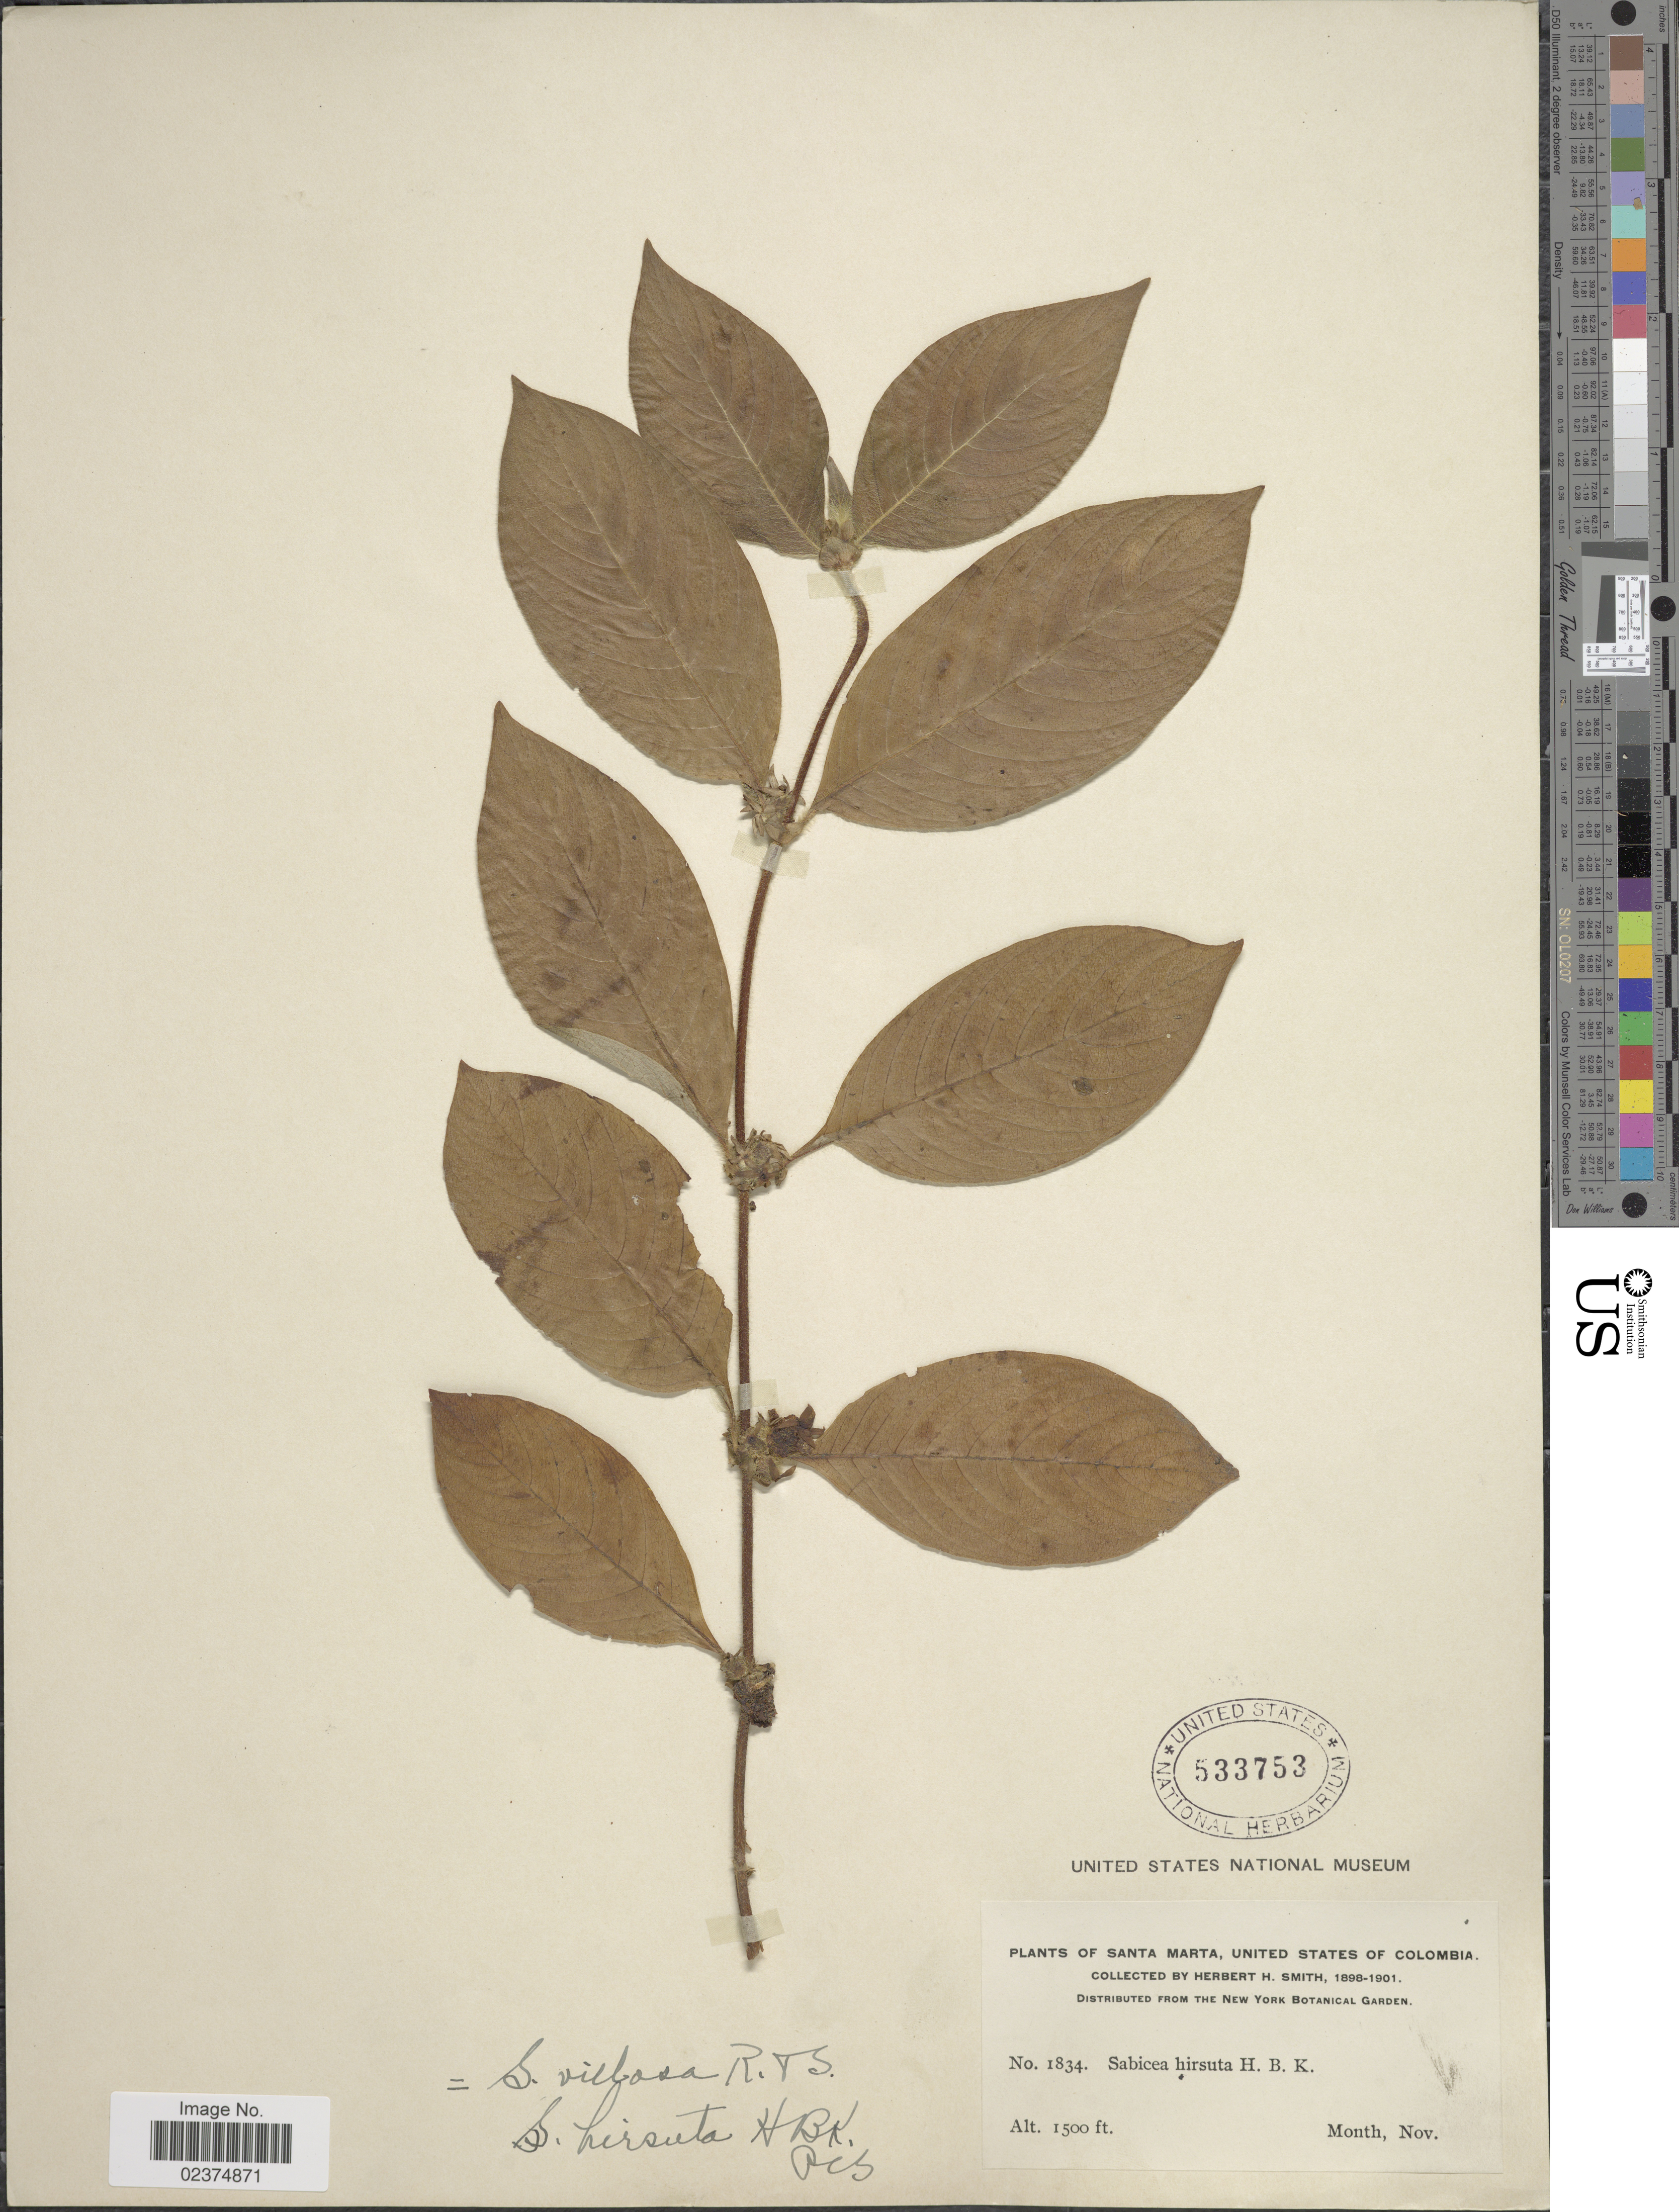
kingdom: Plantae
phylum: Tracheophyta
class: Magnoliopsida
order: Gentianales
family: Rubiaceae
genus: Sabicea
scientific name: Sabicea villosa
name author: Willd. ex Roem. & Schult.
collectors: Herbert H. Smith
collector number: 1834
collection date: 1898-11/1901-11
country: Colombia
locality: Santa Marta, United States of Colombia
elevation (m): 457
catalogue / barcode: US 533753